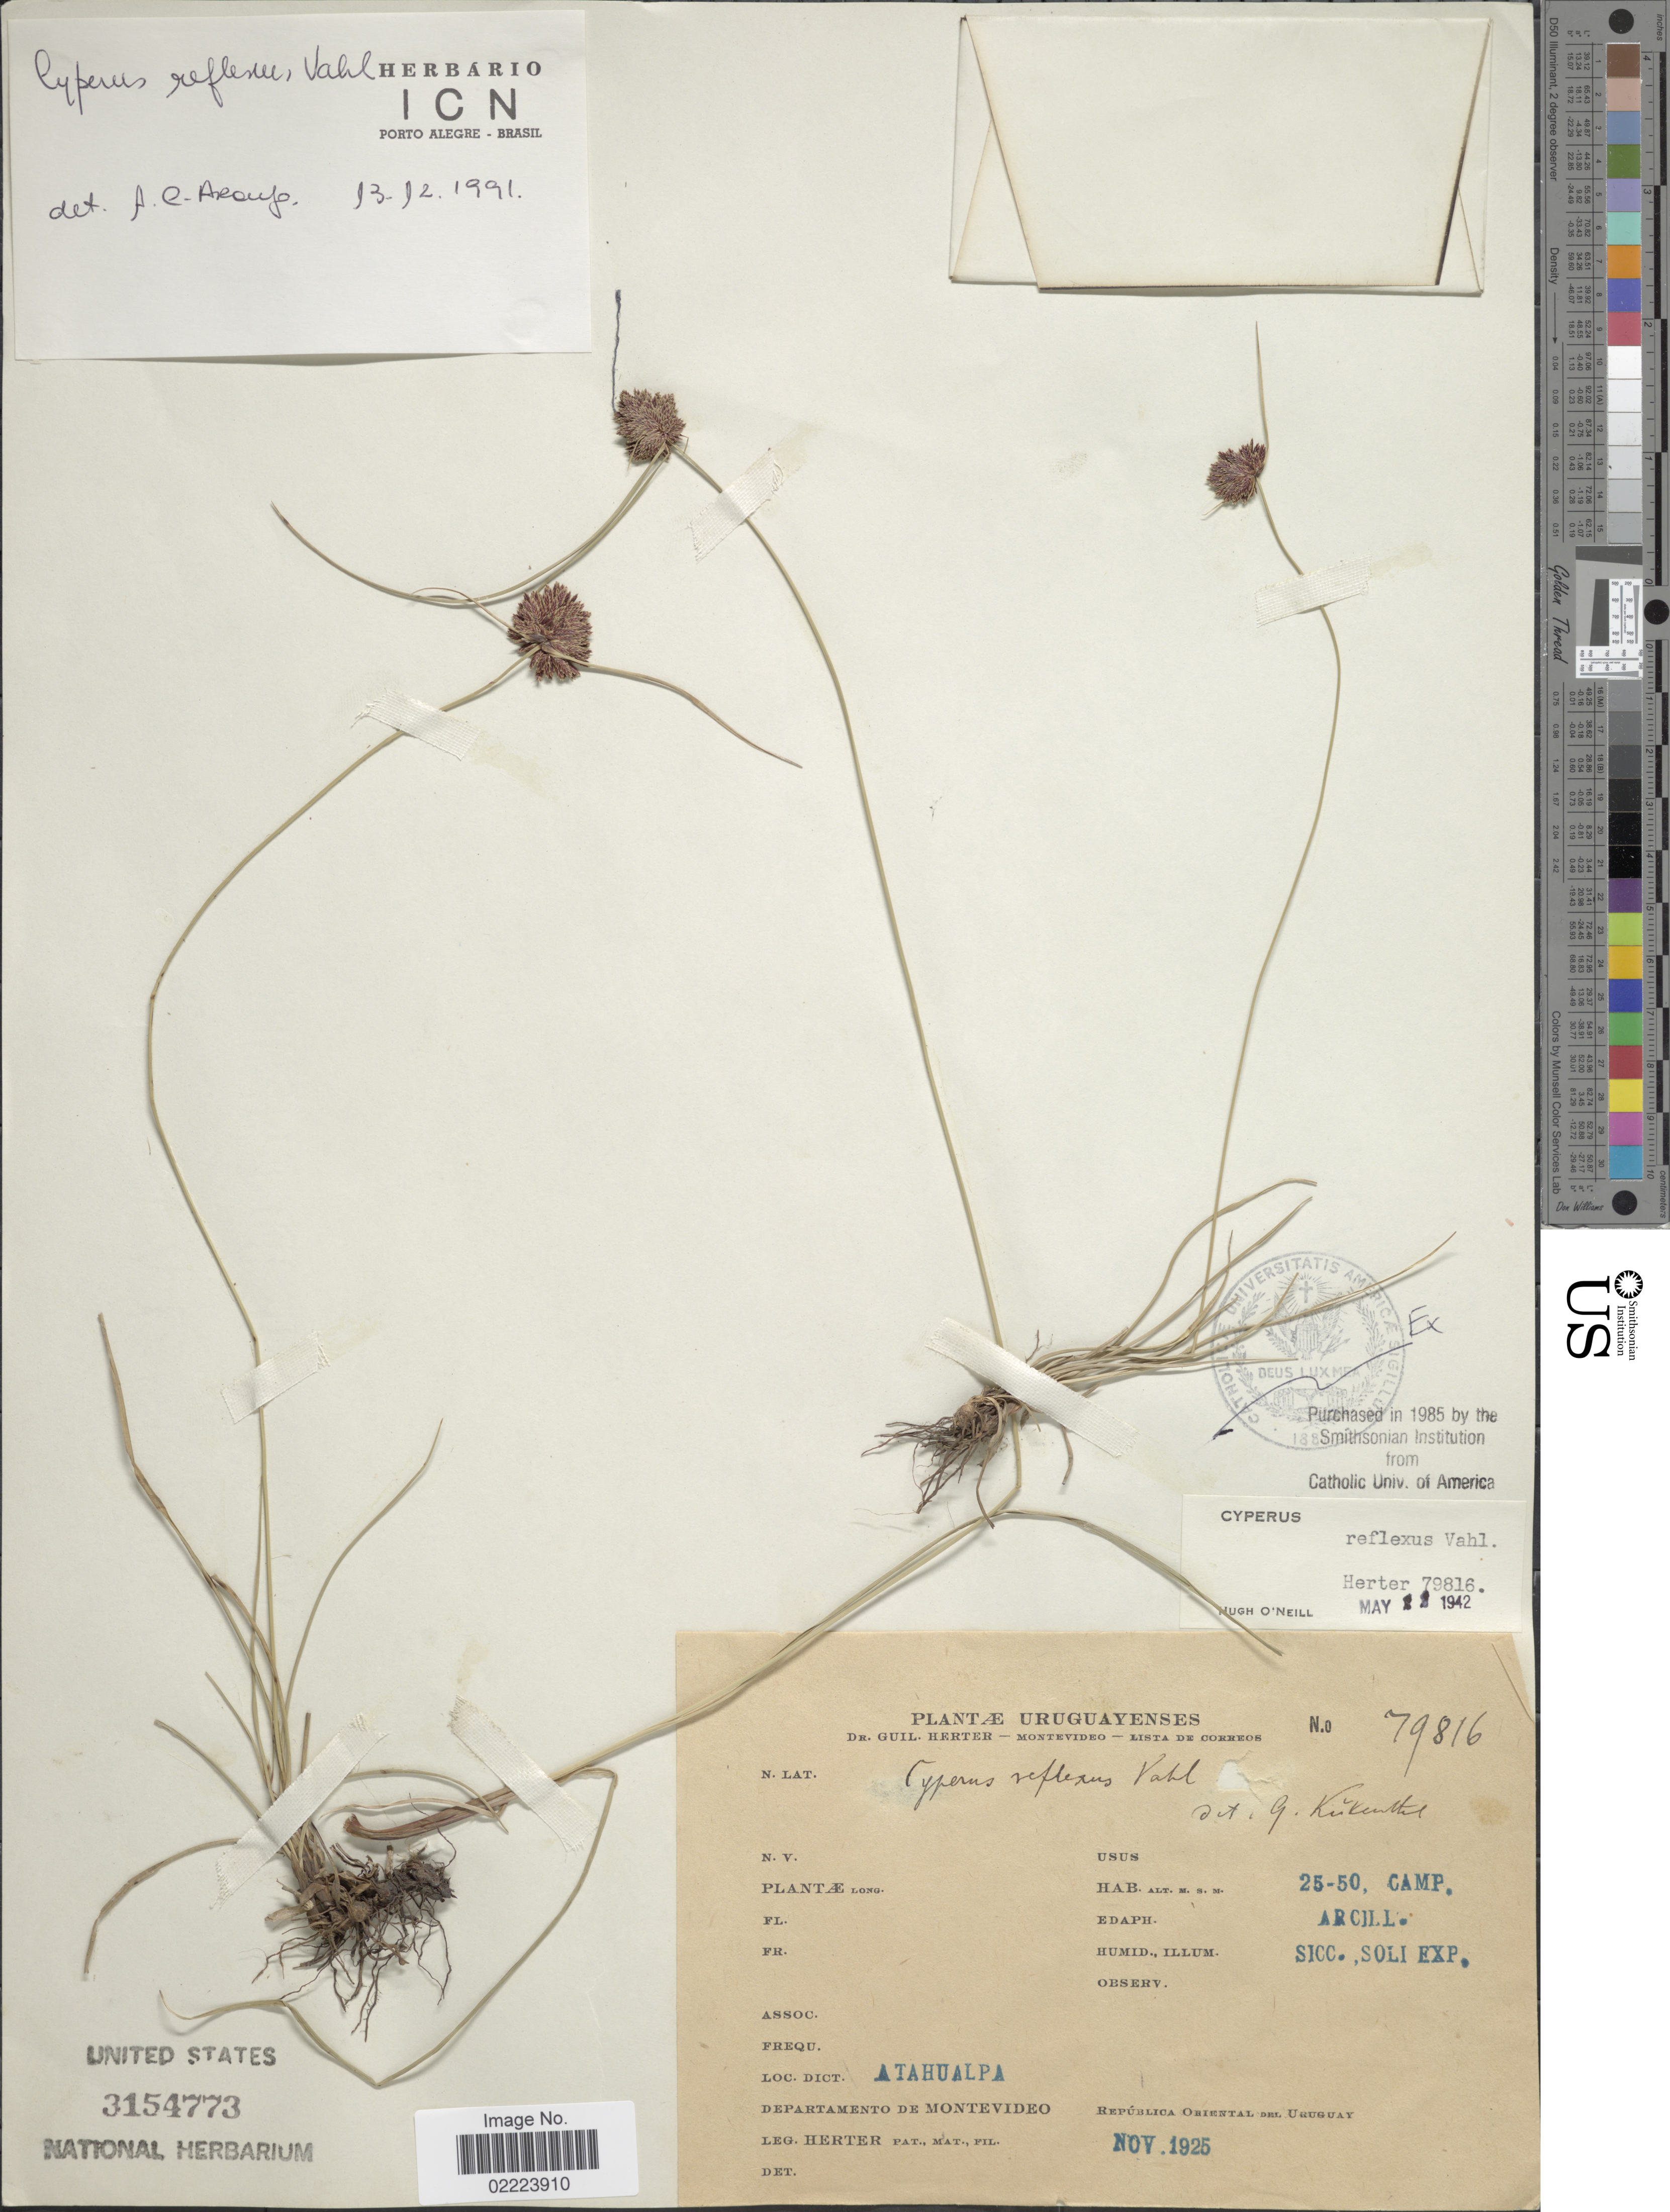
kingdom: Plantae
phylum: Tracheophyta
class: Liliopsida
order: Poales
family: Cyperaceae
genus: Cyperus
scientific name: Cyperus reflexus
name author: Vahl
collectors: G. Herter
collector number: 79816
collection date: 1925-11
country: Uruguay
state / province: Montevideo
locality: Atahualpa, Departamentode Montevideo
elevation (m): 25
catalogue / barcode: US 3154773